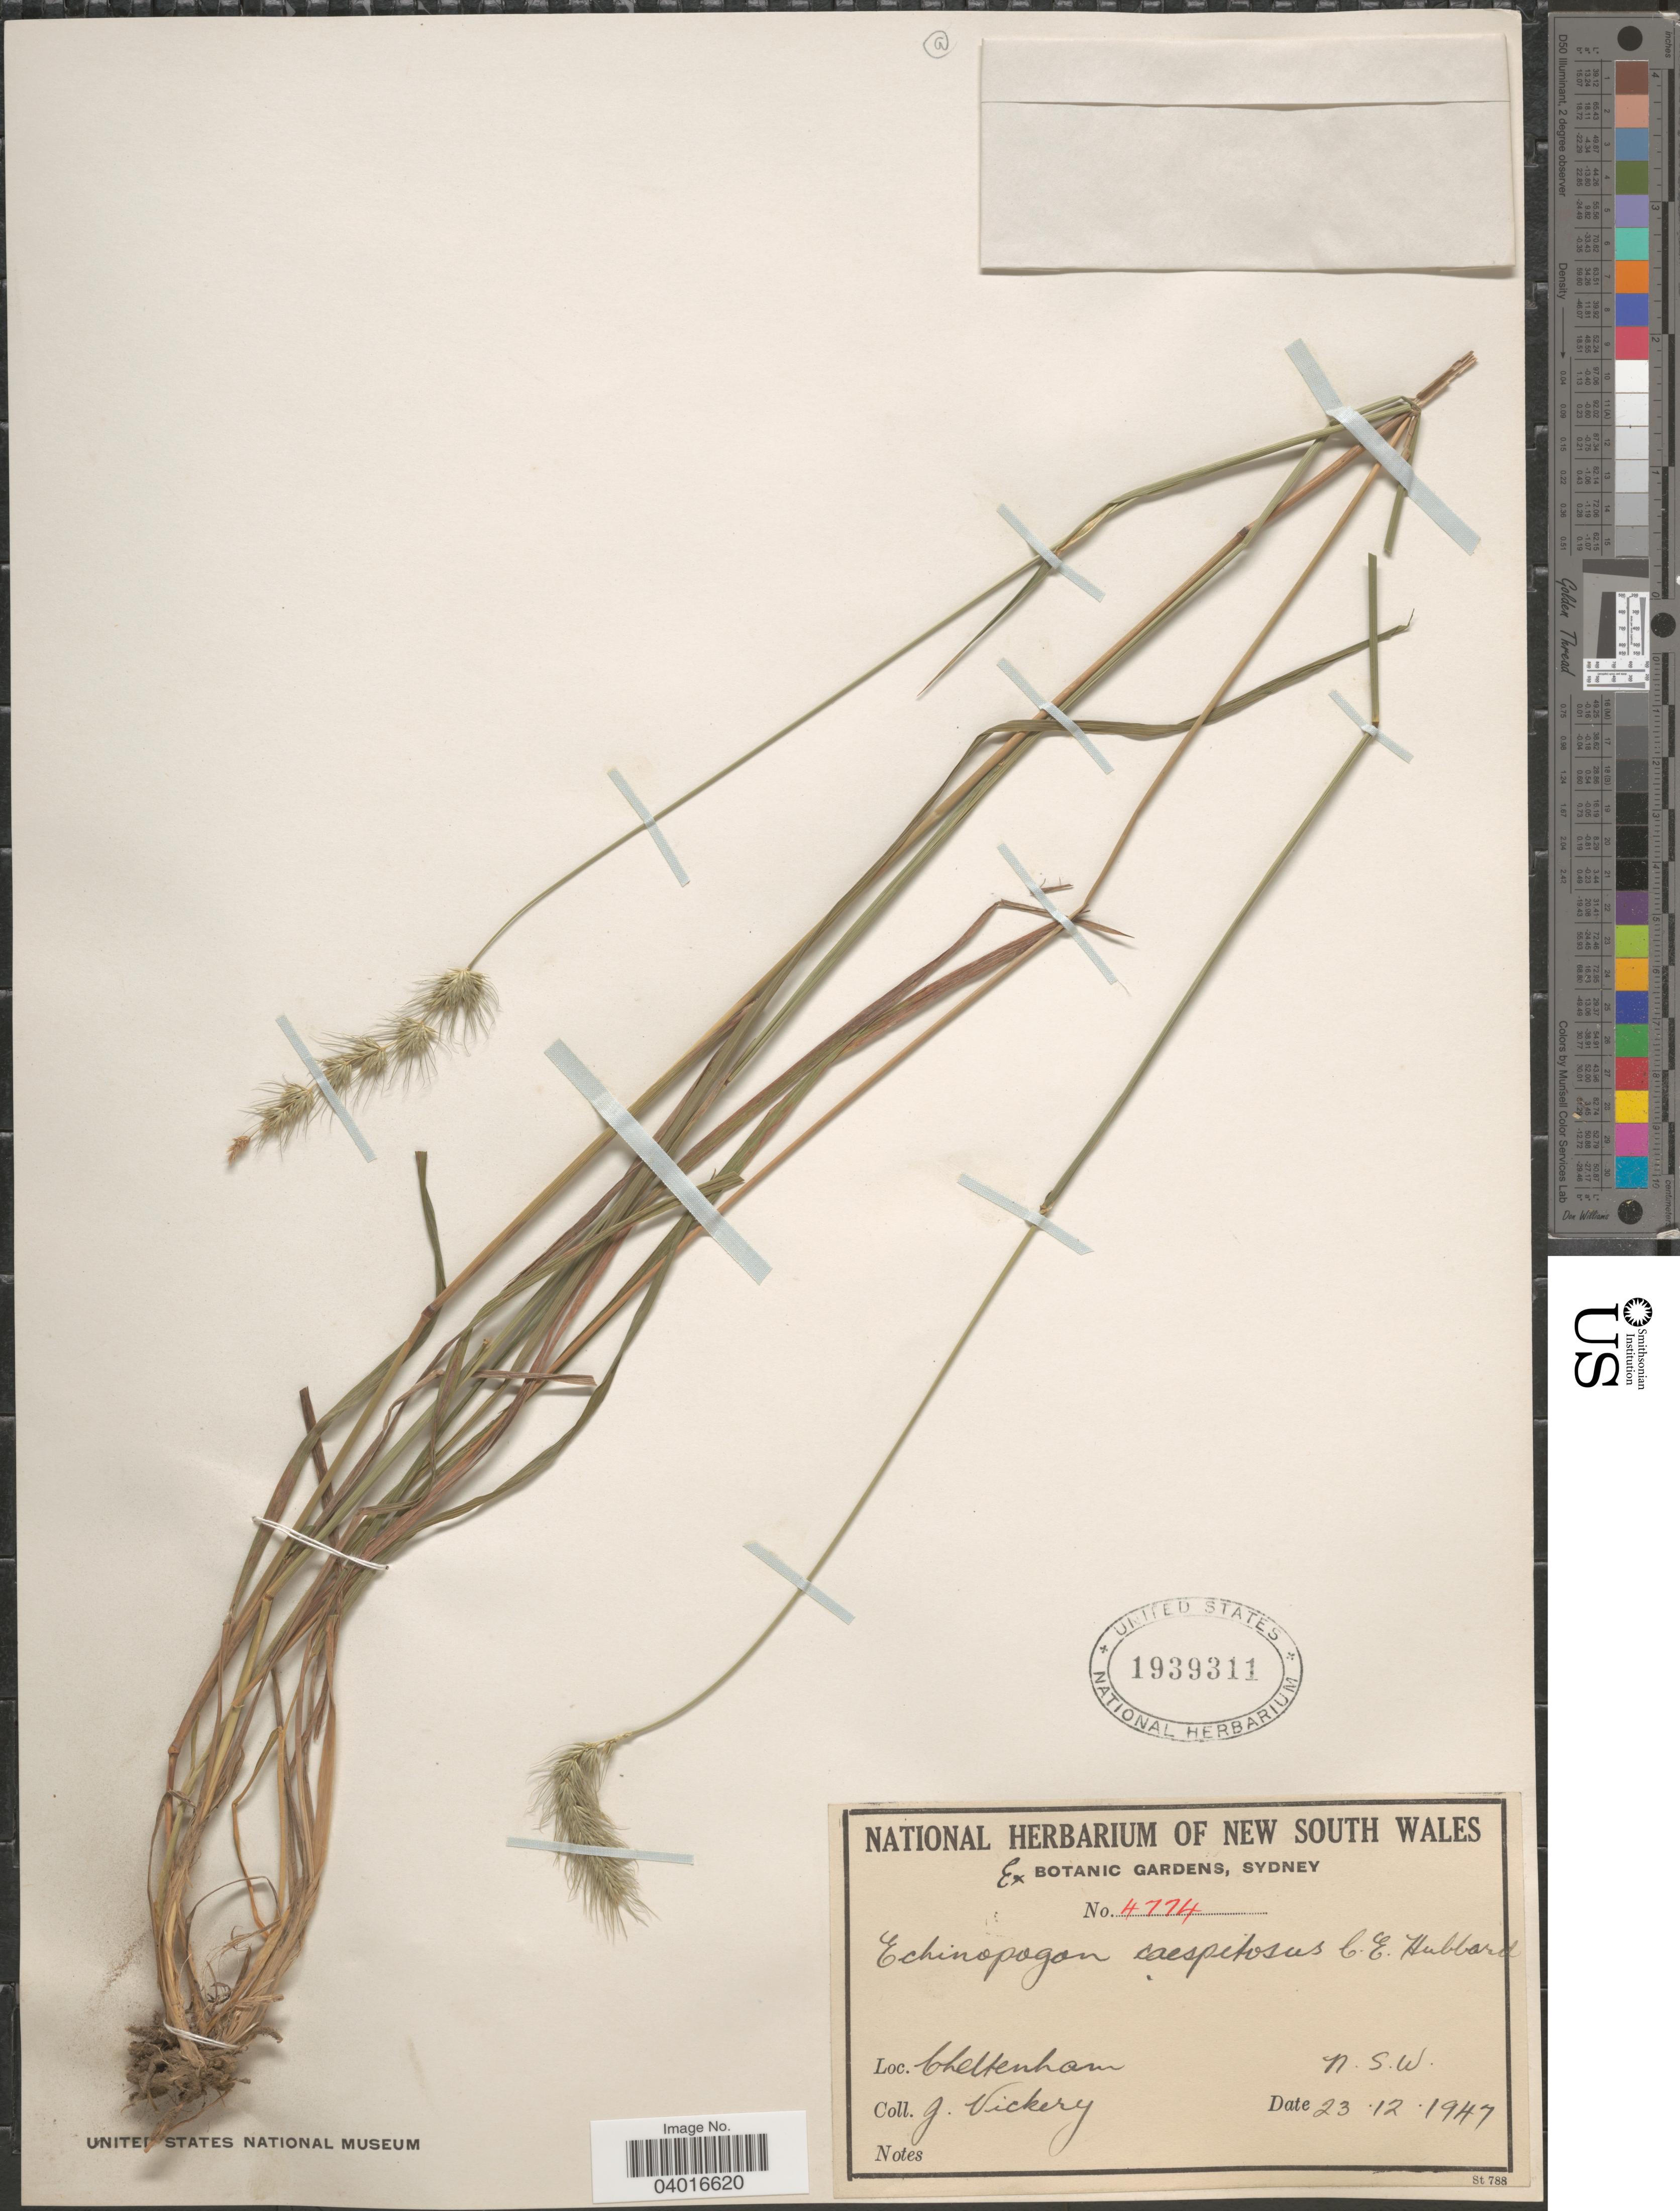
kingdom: Plantae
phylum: Tracheophyta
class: Liliopsida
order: Poales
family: Poaceae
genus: Echinopogon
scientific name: Echinopogon caespitosus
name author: C.E. Hubb.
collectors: J. Vickery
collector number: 4774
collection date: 1947-12-23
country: Australia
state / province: New South Wales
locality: Cheltenham.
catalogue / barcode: US 1939311